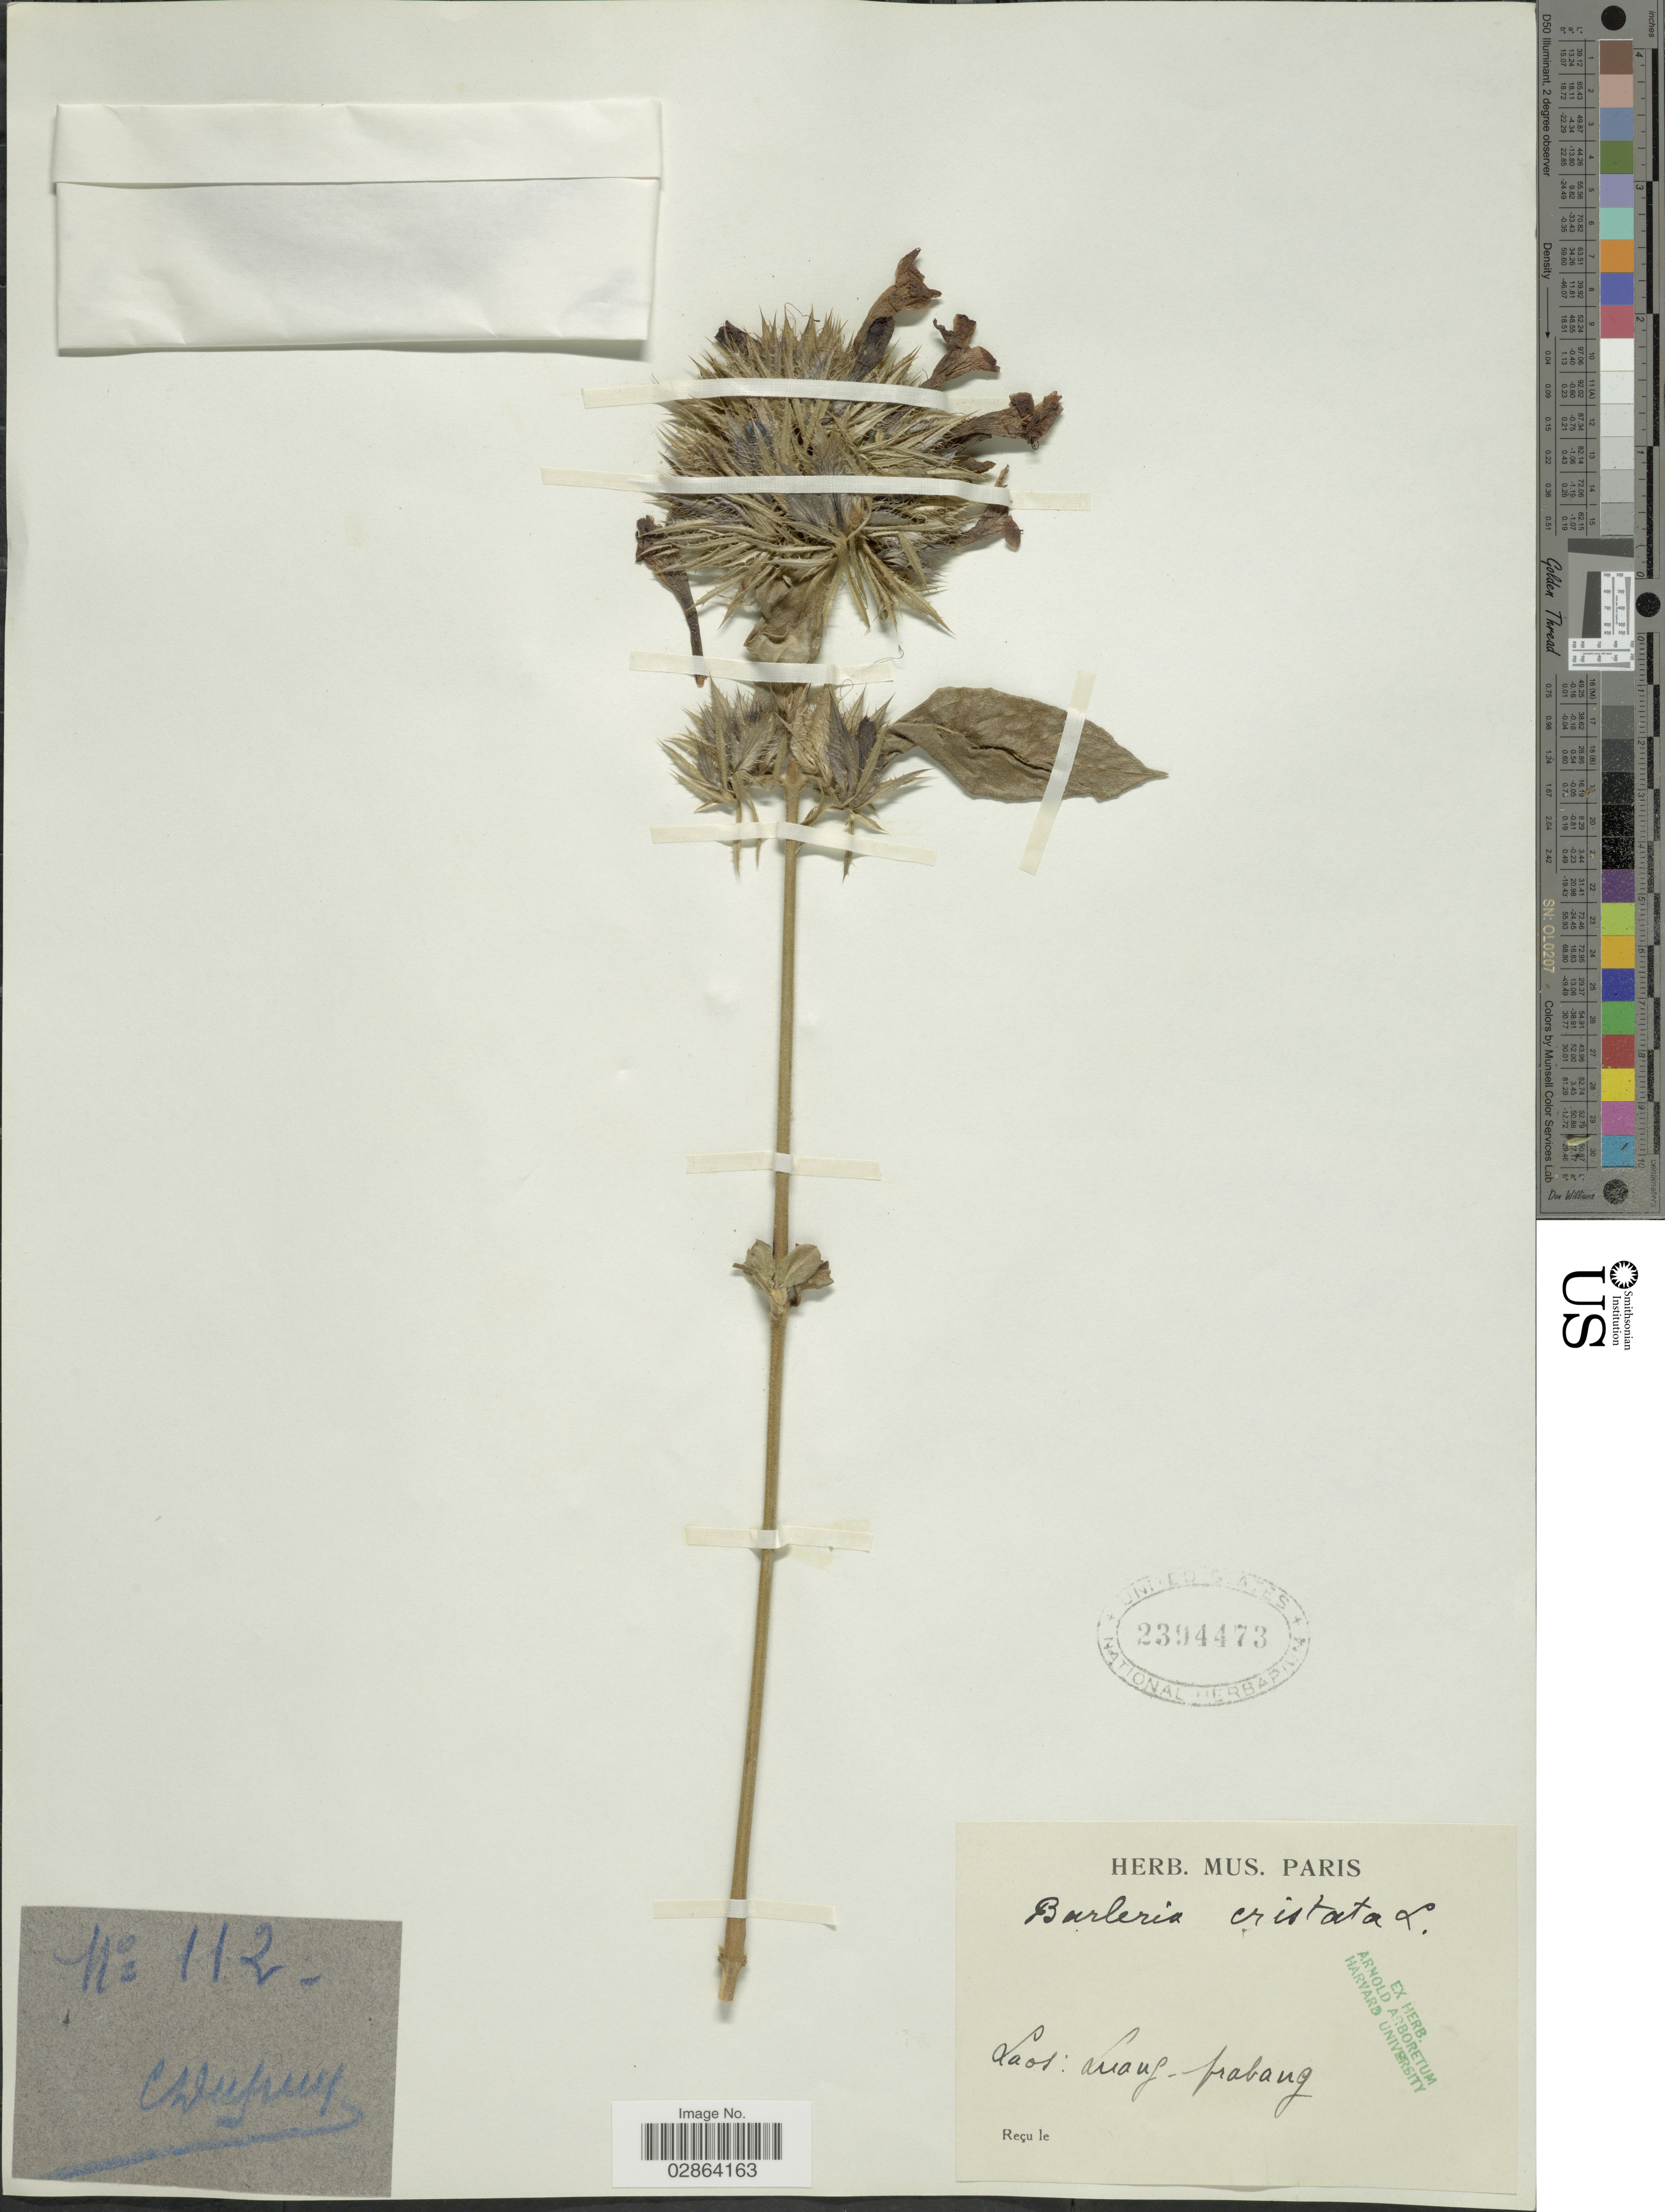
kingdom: Plantae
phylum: Tracheophyta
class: Magnoliopsida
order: Lamiales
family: Acanthaceae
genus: Barleria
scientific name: Barleria cristata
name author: L.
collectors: C. Dupuy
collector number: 112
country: Laos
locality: Laos: Luang Prabang.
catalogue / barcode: US 2394473